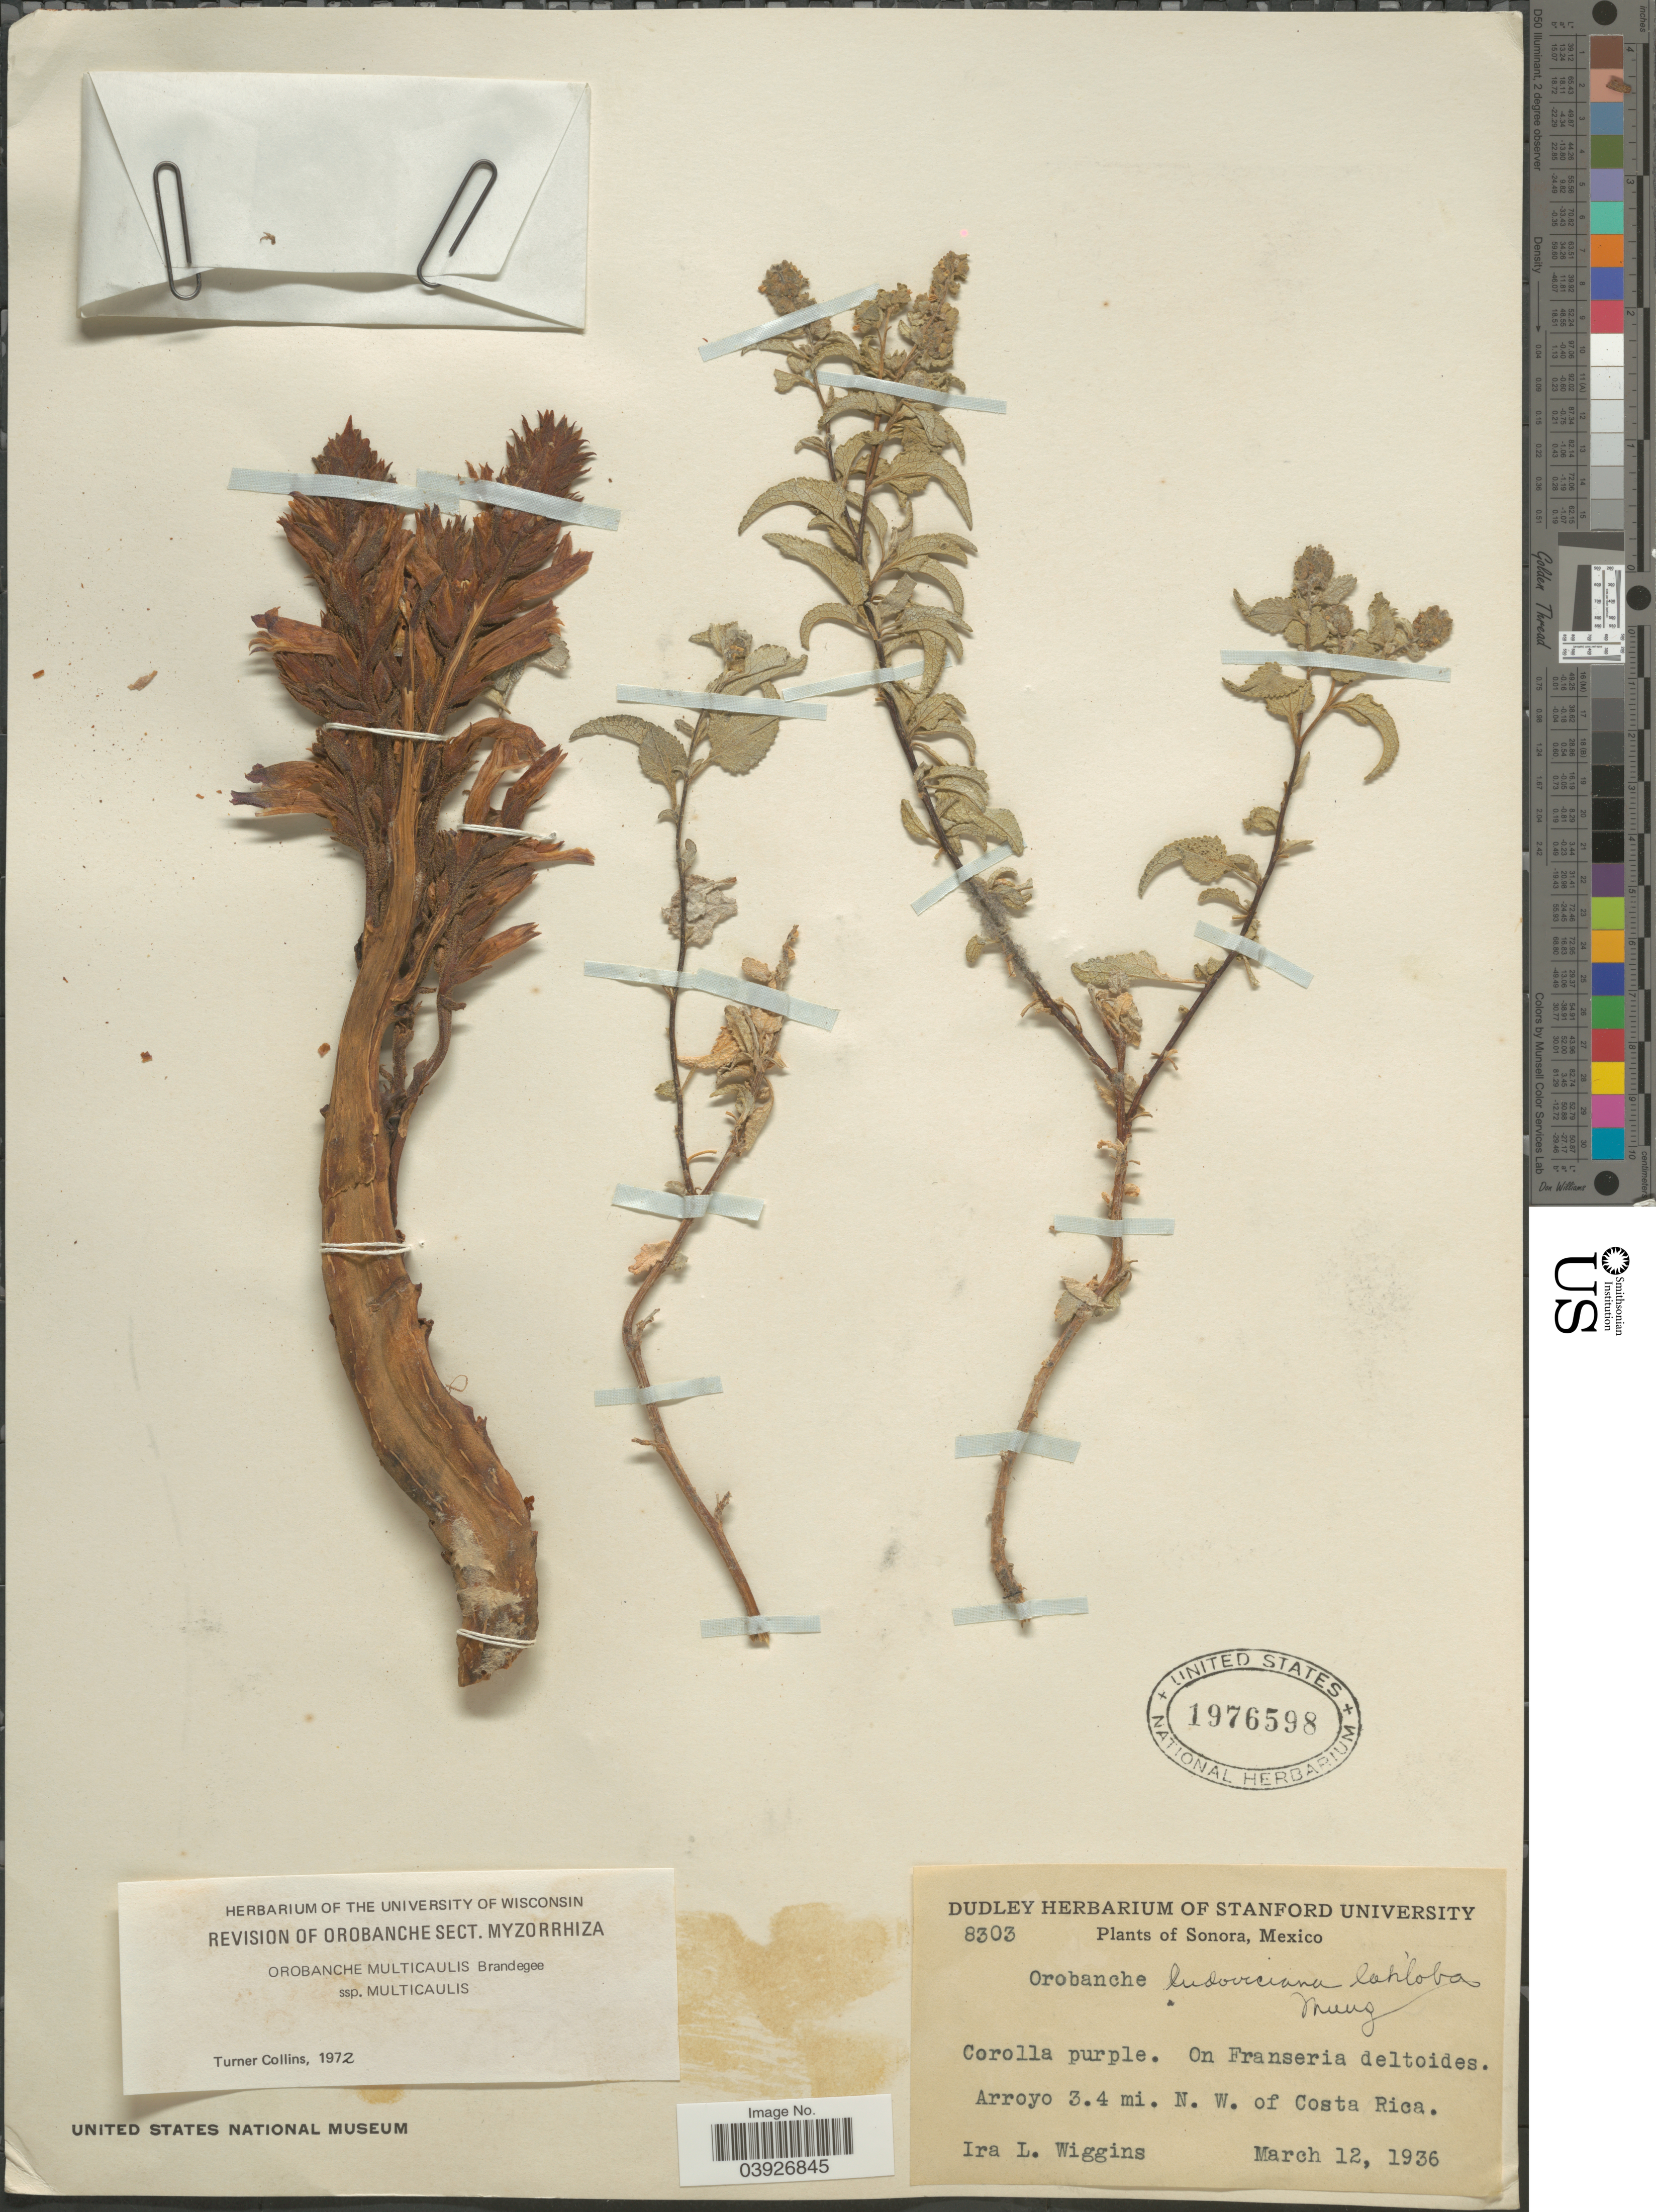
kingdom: Plantae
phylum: Tracheophyta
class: Magnoliopsida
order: Lamiales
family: Orobanchaceae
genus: Orobanche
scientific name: Orobanche multicaulis subsp. multicaulis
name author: Brandegee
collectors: I. L. Wiggins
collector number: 8303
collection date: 1936-03-12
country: Mexico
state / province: Sonora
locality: Arroyo 3.4 mi. N. W. of Costa Rica.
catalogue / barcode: US 1976598